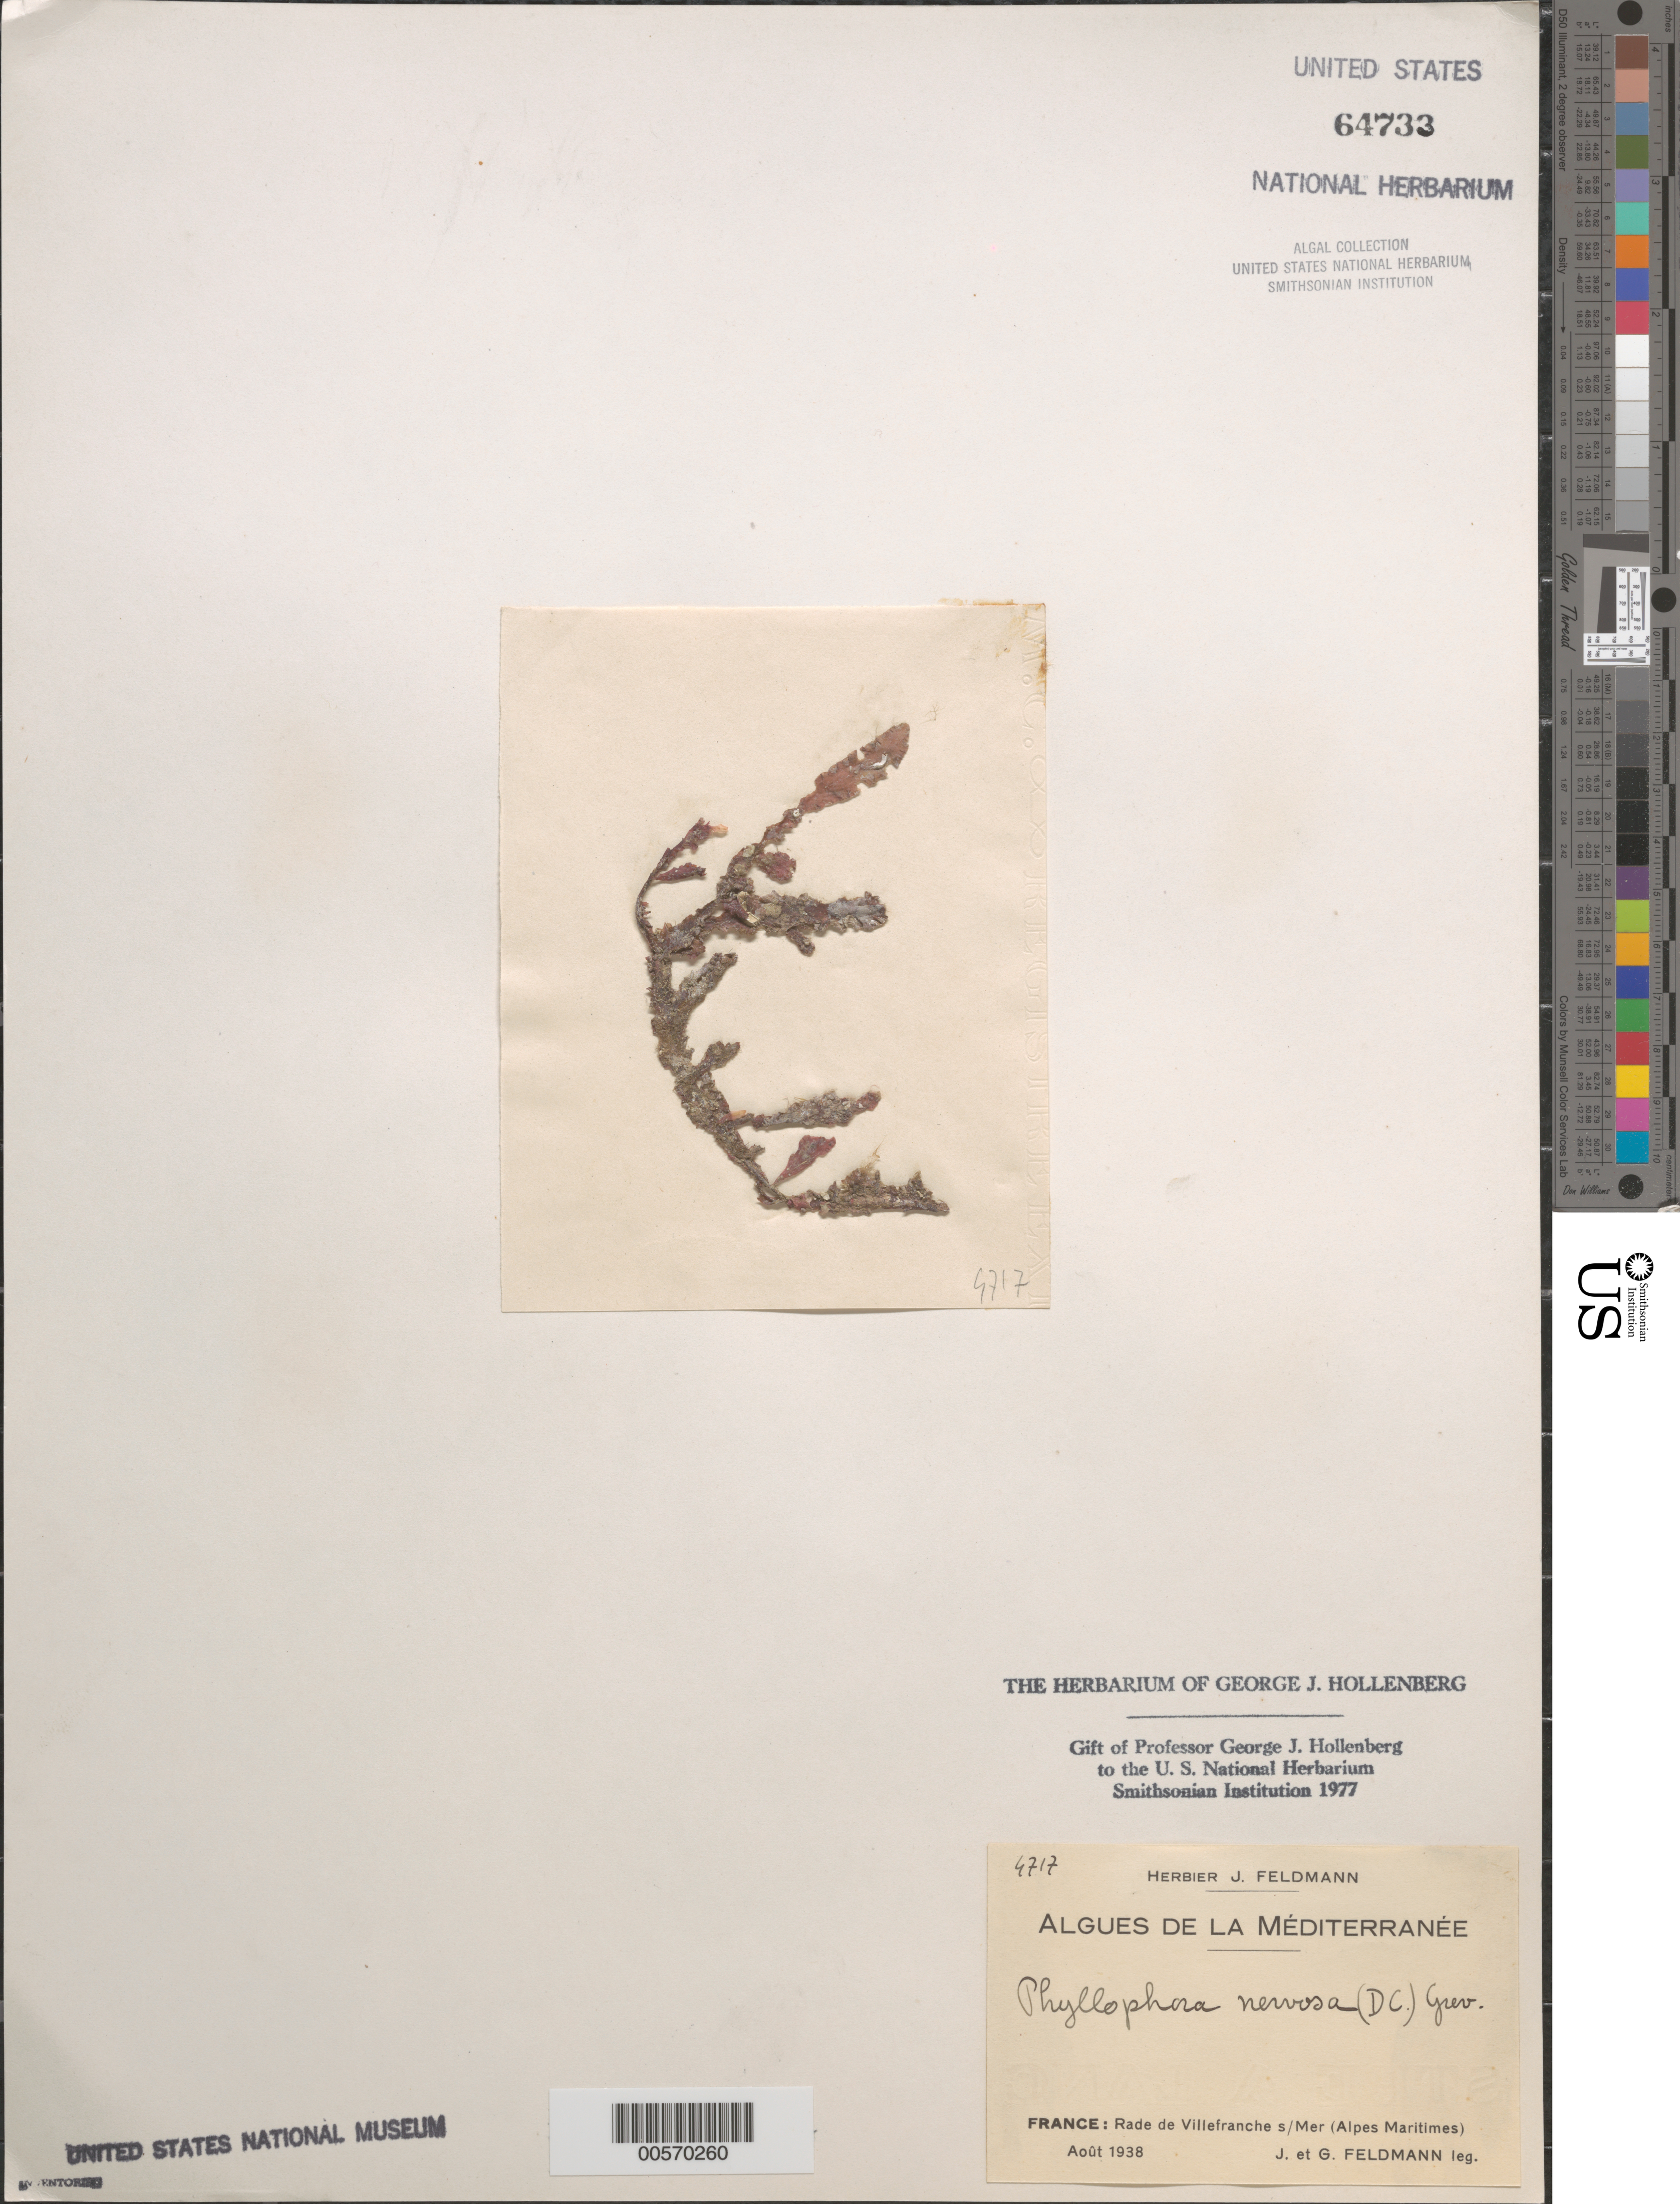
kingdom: Plantae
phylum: Rhodophyta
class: Florideophyceae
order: Gigartinales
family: Phyllophoraceae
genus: Phyllophora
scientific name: Phyllophora crispa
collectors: J. Feldmann & G. Feldmann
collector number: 4717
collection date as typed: Aug 1938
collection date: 1938-08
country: France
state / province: Provence-Alpes-Côte d'Azur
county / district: Alpes-Maritimes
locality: Rade de Villefranche sur Mer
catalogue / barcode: US 64733